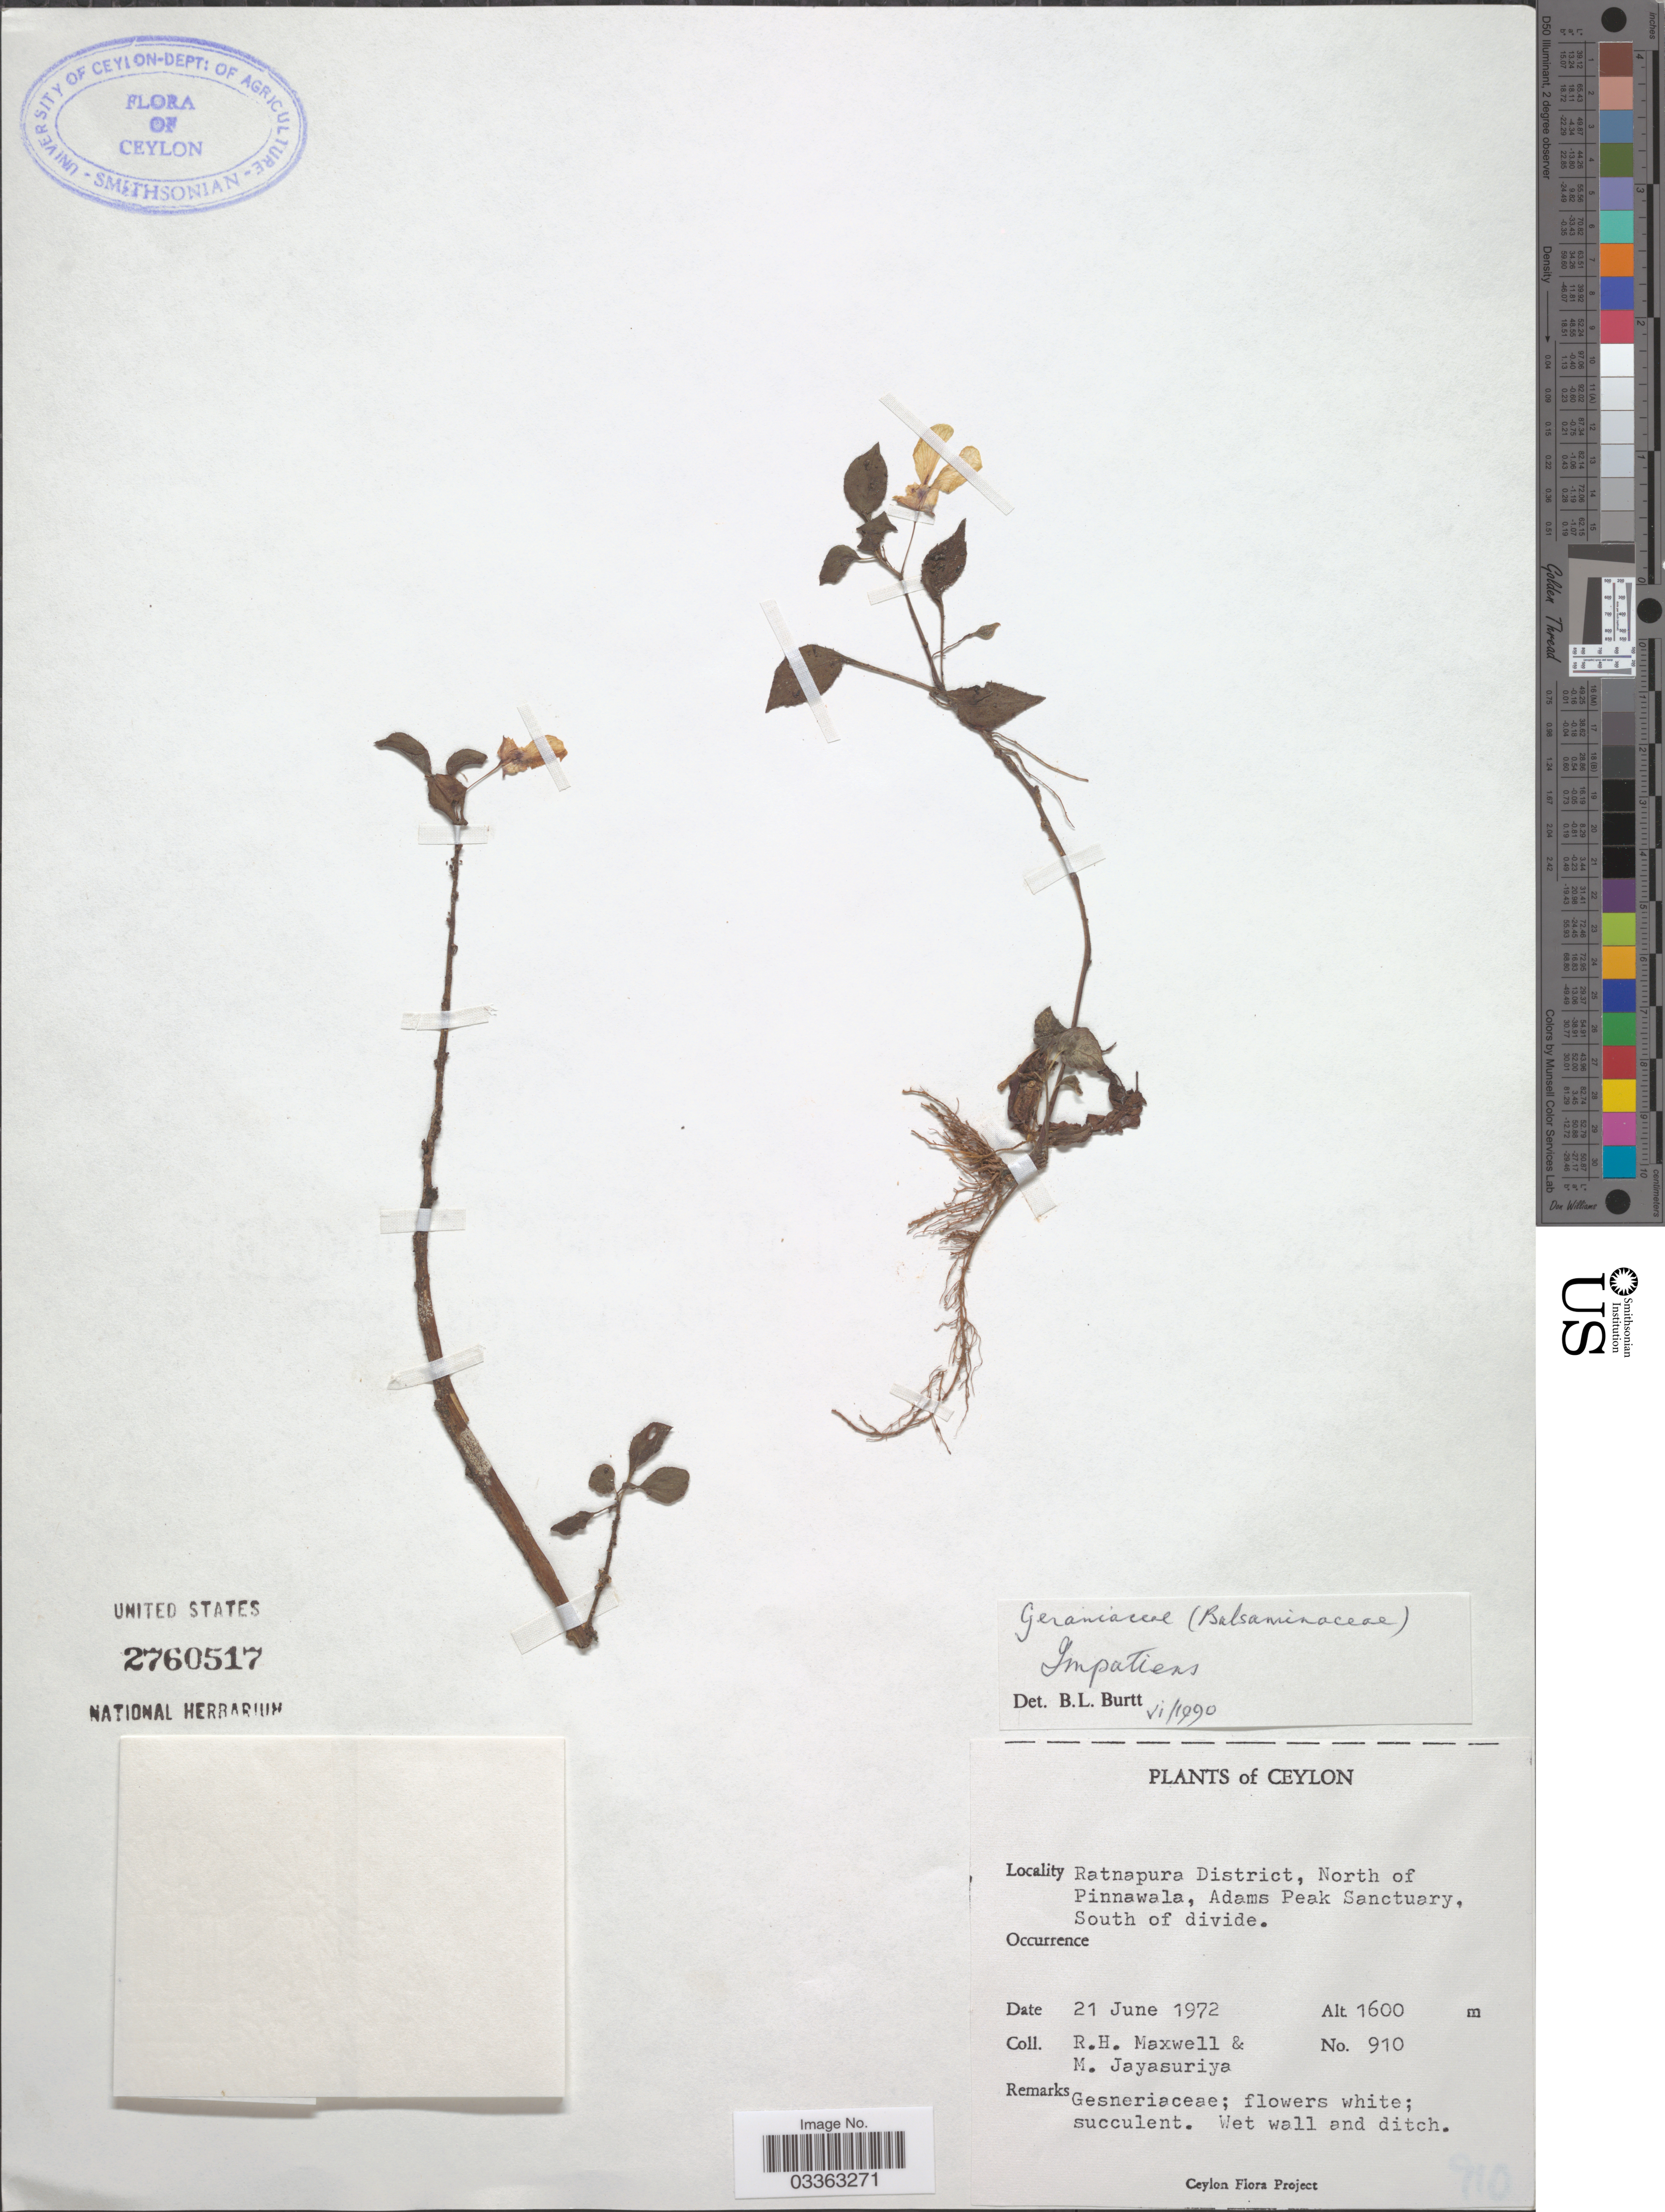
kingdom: Plantae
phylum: Tracheophyta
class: Magnoliopsida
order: Ericales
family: Balsaminaceae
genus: Impatiens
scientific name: Impatiens sp.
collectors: R. Maxwell & M. Jayasuriya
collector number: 910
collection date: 1972-06-21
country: Sri Lanka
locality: Ceylon. Ratnapura District, North of Pinnawala, Adams Peak Sanctuary, South of divide.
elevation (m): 1600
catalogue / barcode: US 2760517